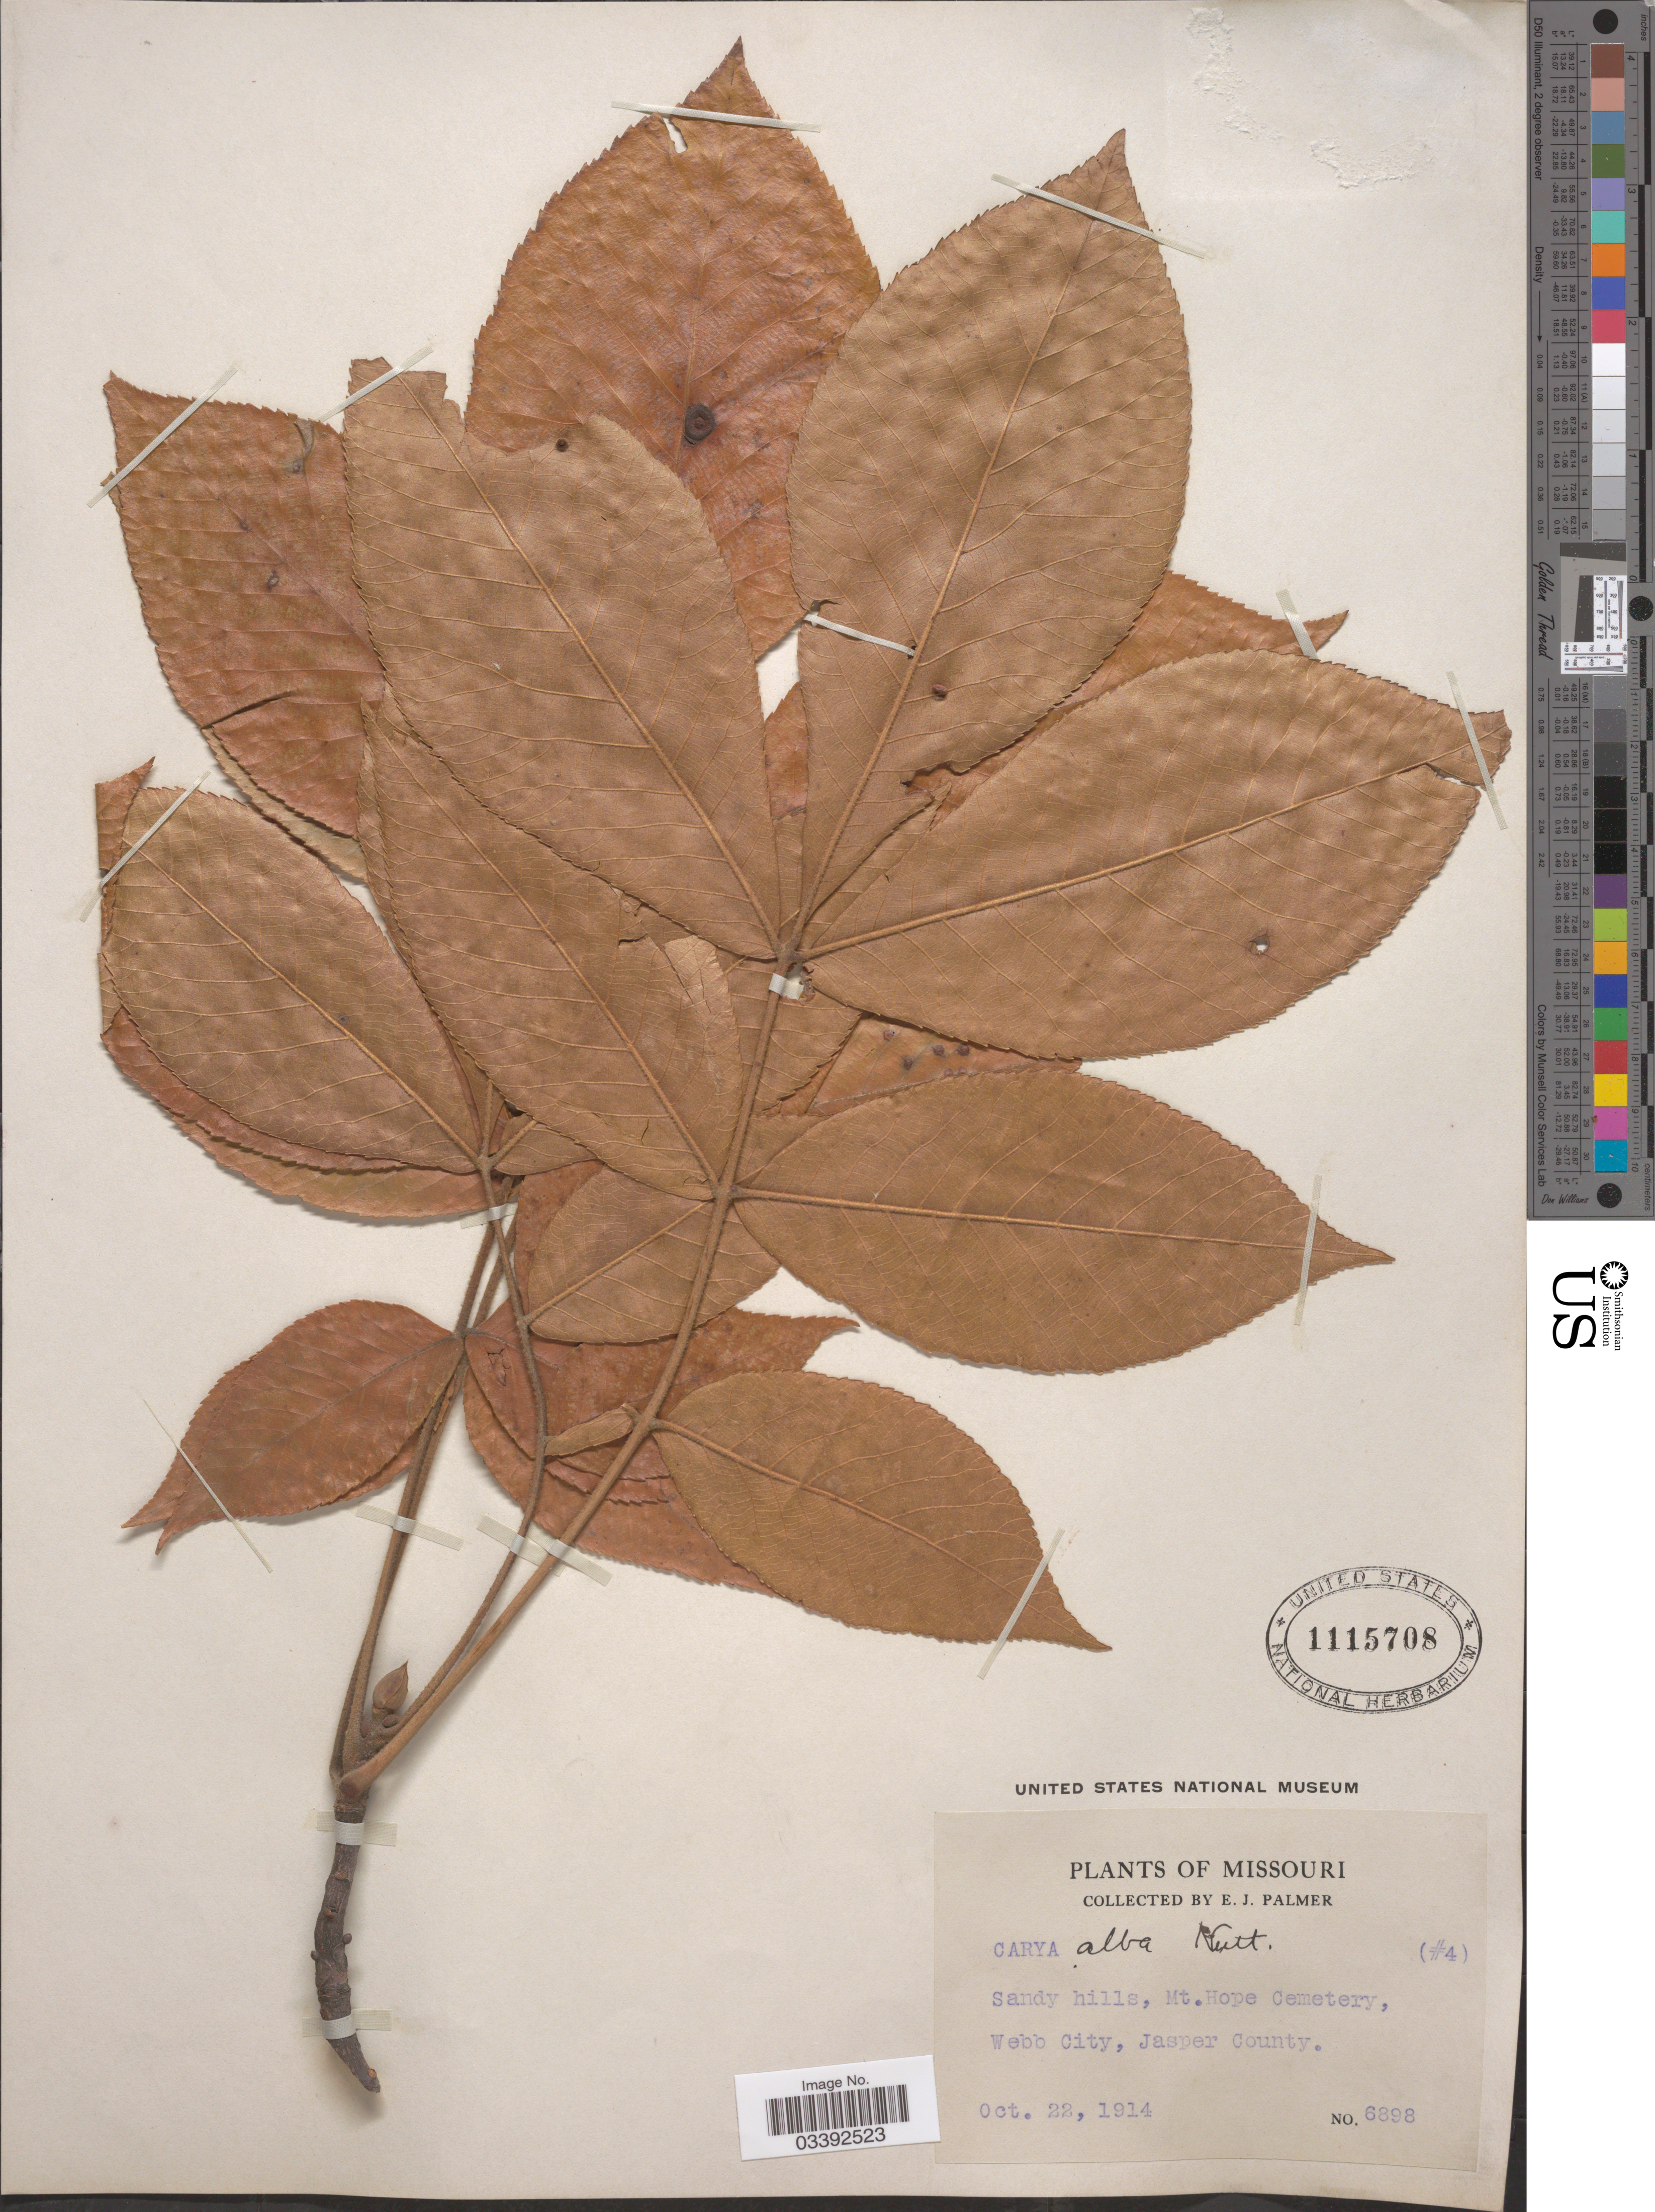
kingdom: Plantae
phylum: Tracheophyta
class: Magnoliopsida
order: Fagales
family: Juglandaceae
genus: Carya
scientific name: Carya tomentosa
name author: (Lam.) Nutt.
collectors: E. J. Palmer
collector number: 6898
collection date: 1914-10-22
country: United States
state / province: Missouri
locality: Mt. Hope Cemetery, Webb City, Jasper County.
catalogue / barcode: US 1115708